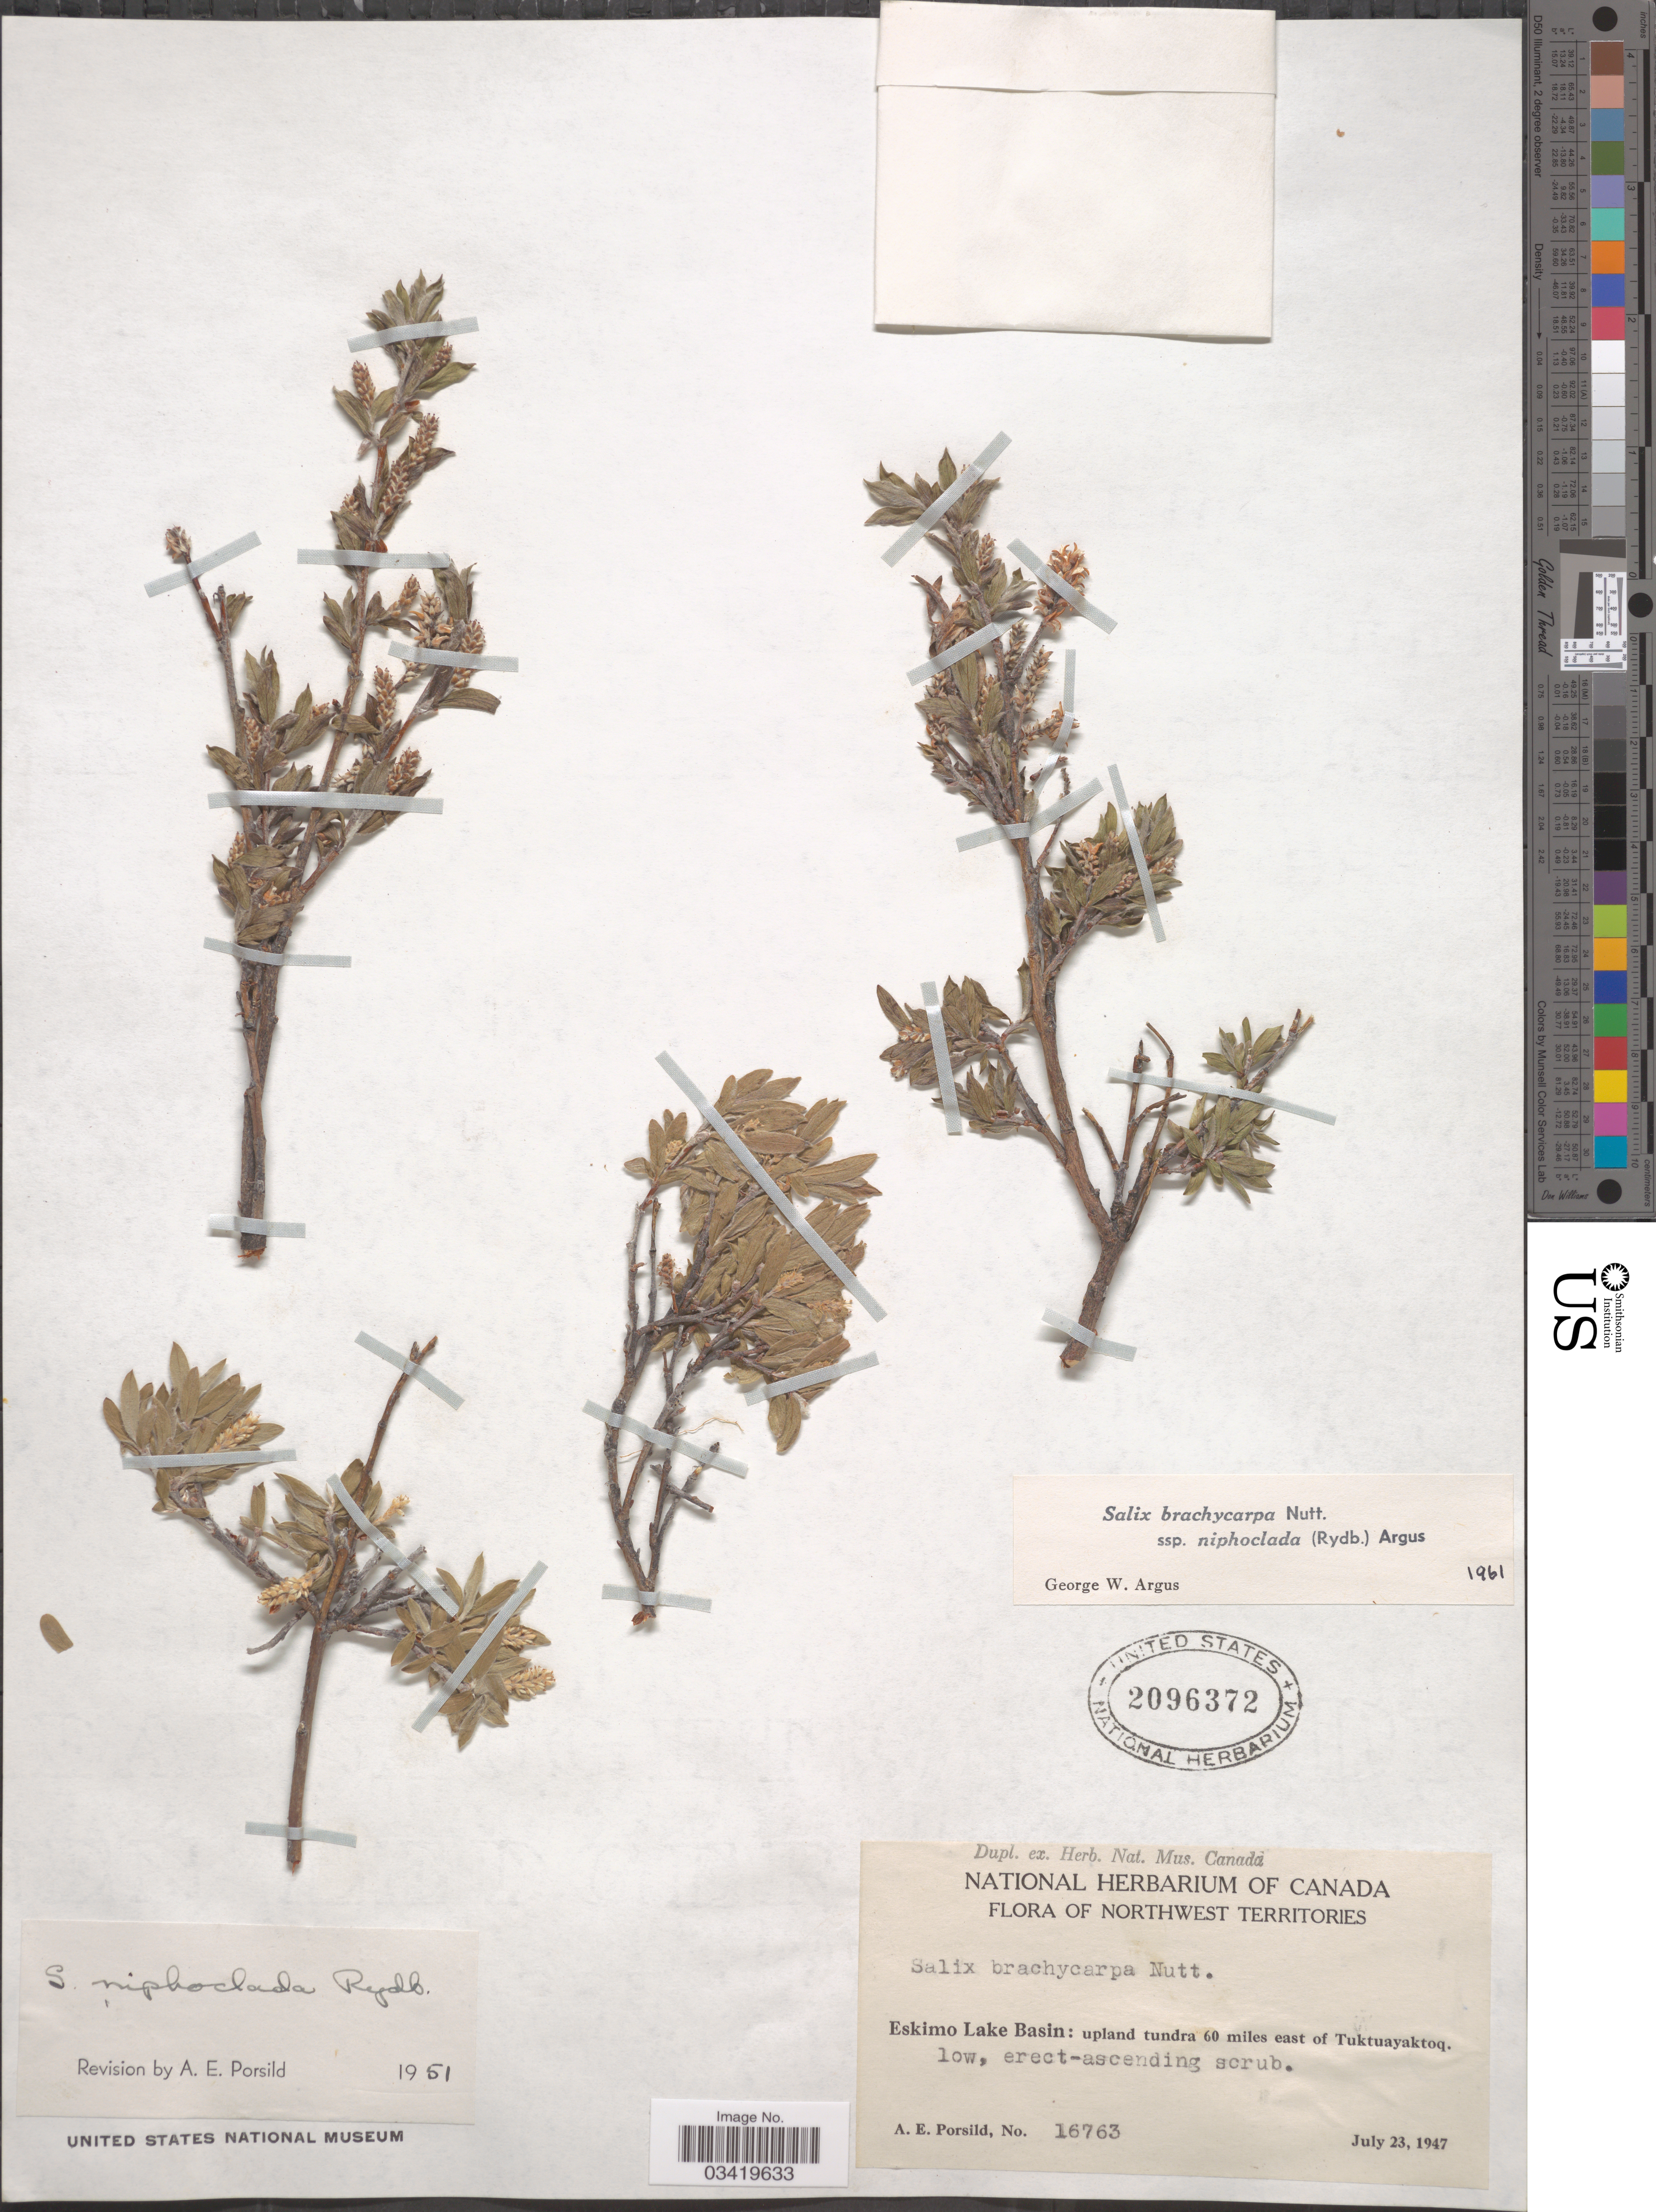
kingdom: Plantae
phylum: Tracheophyta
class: Magnoliopsida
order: Malpighiales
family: Salicaceae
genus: Salix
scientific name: Salix brachycarpa subsp. niphoclada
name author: (Rydb.) Argus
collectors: A. E. Porsild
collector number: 16763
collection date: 1947-07-23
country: Canada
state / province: Northwest Territories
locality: Eskimo Lake Basin: upland tundra 60 miles east of Tuktuayaktoq.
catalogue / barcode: US 2096372